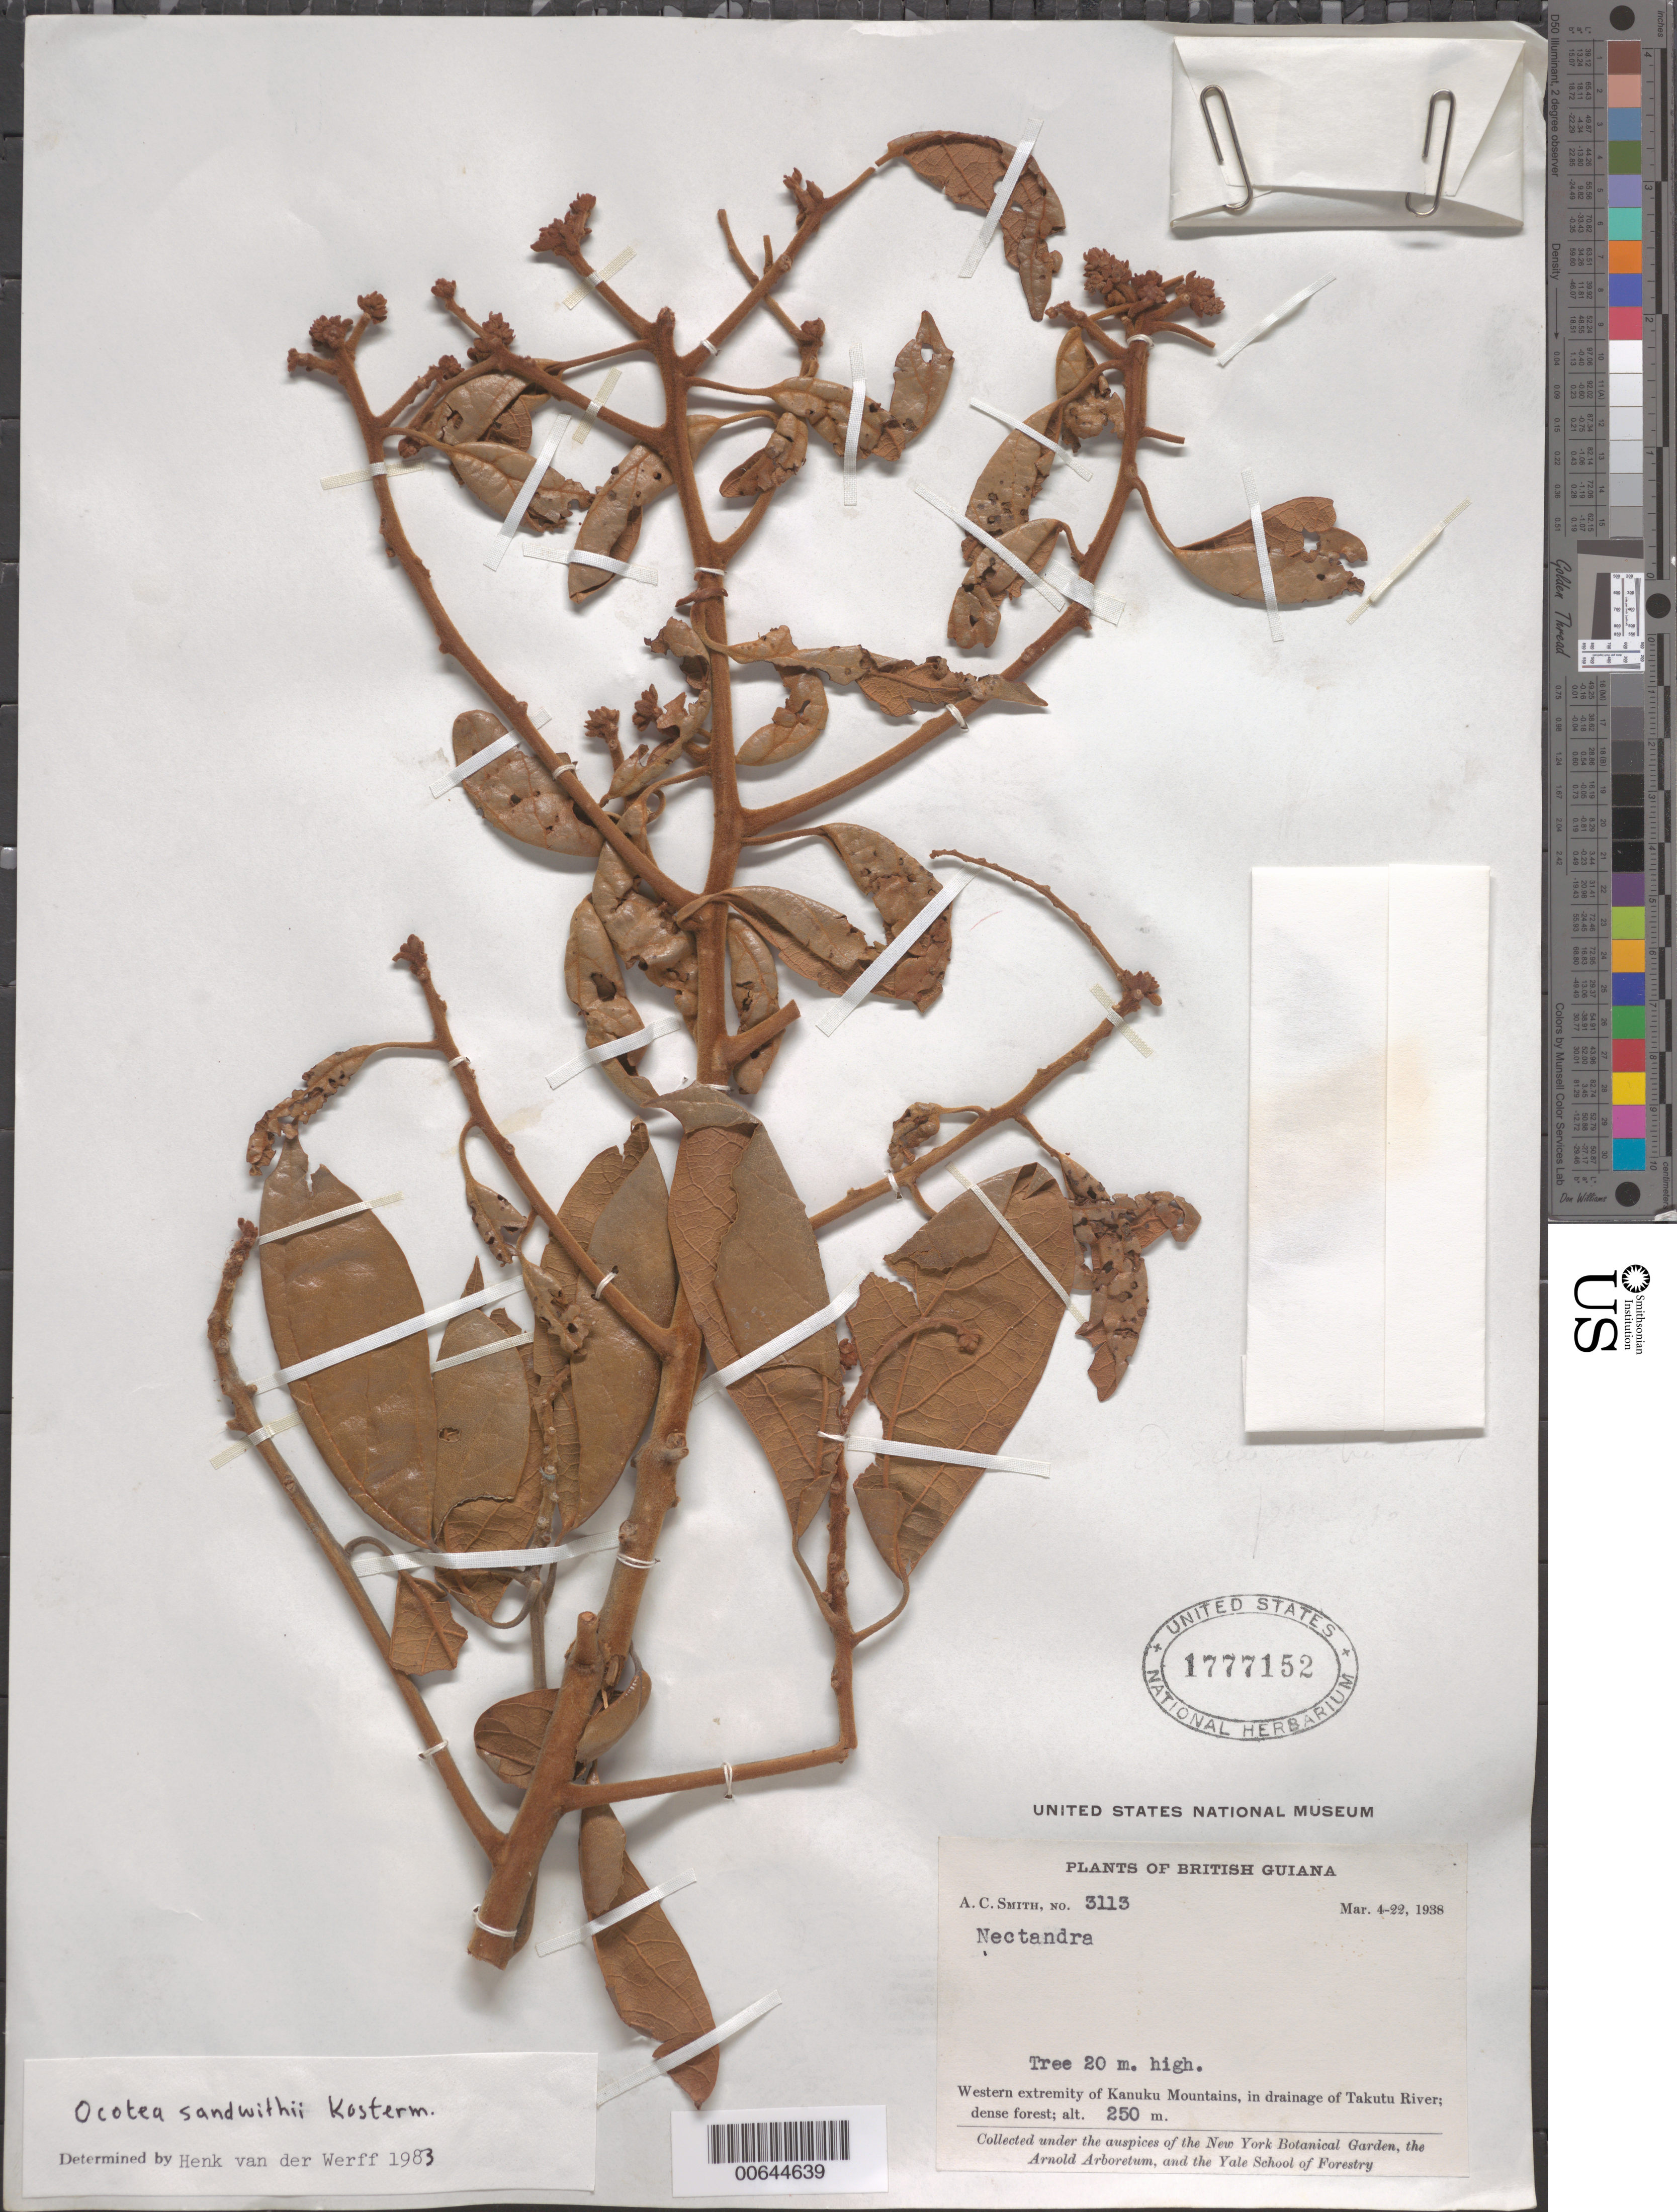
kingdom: Plantae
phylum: Tracheophyta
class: Magnoliopsida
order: Laurales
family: Lauraceae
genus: Ocotea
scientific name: Ocotea sandwithii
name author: Kosterm.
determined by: van der Werff, H., (MO), Missouri Botanical Garden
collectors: A. C. Smith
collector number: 3113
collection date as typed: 4-Mar-38 to 22-Mar-38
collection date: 1938-03-04/1938-03-22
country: Guyana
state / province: U. Takutu-U. Essequibo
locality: Kanuku Mts., drainage of Takutu R., western extremity of Kanuku Mountains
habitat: Dense forest.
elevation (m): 250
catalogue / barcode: US 1777152